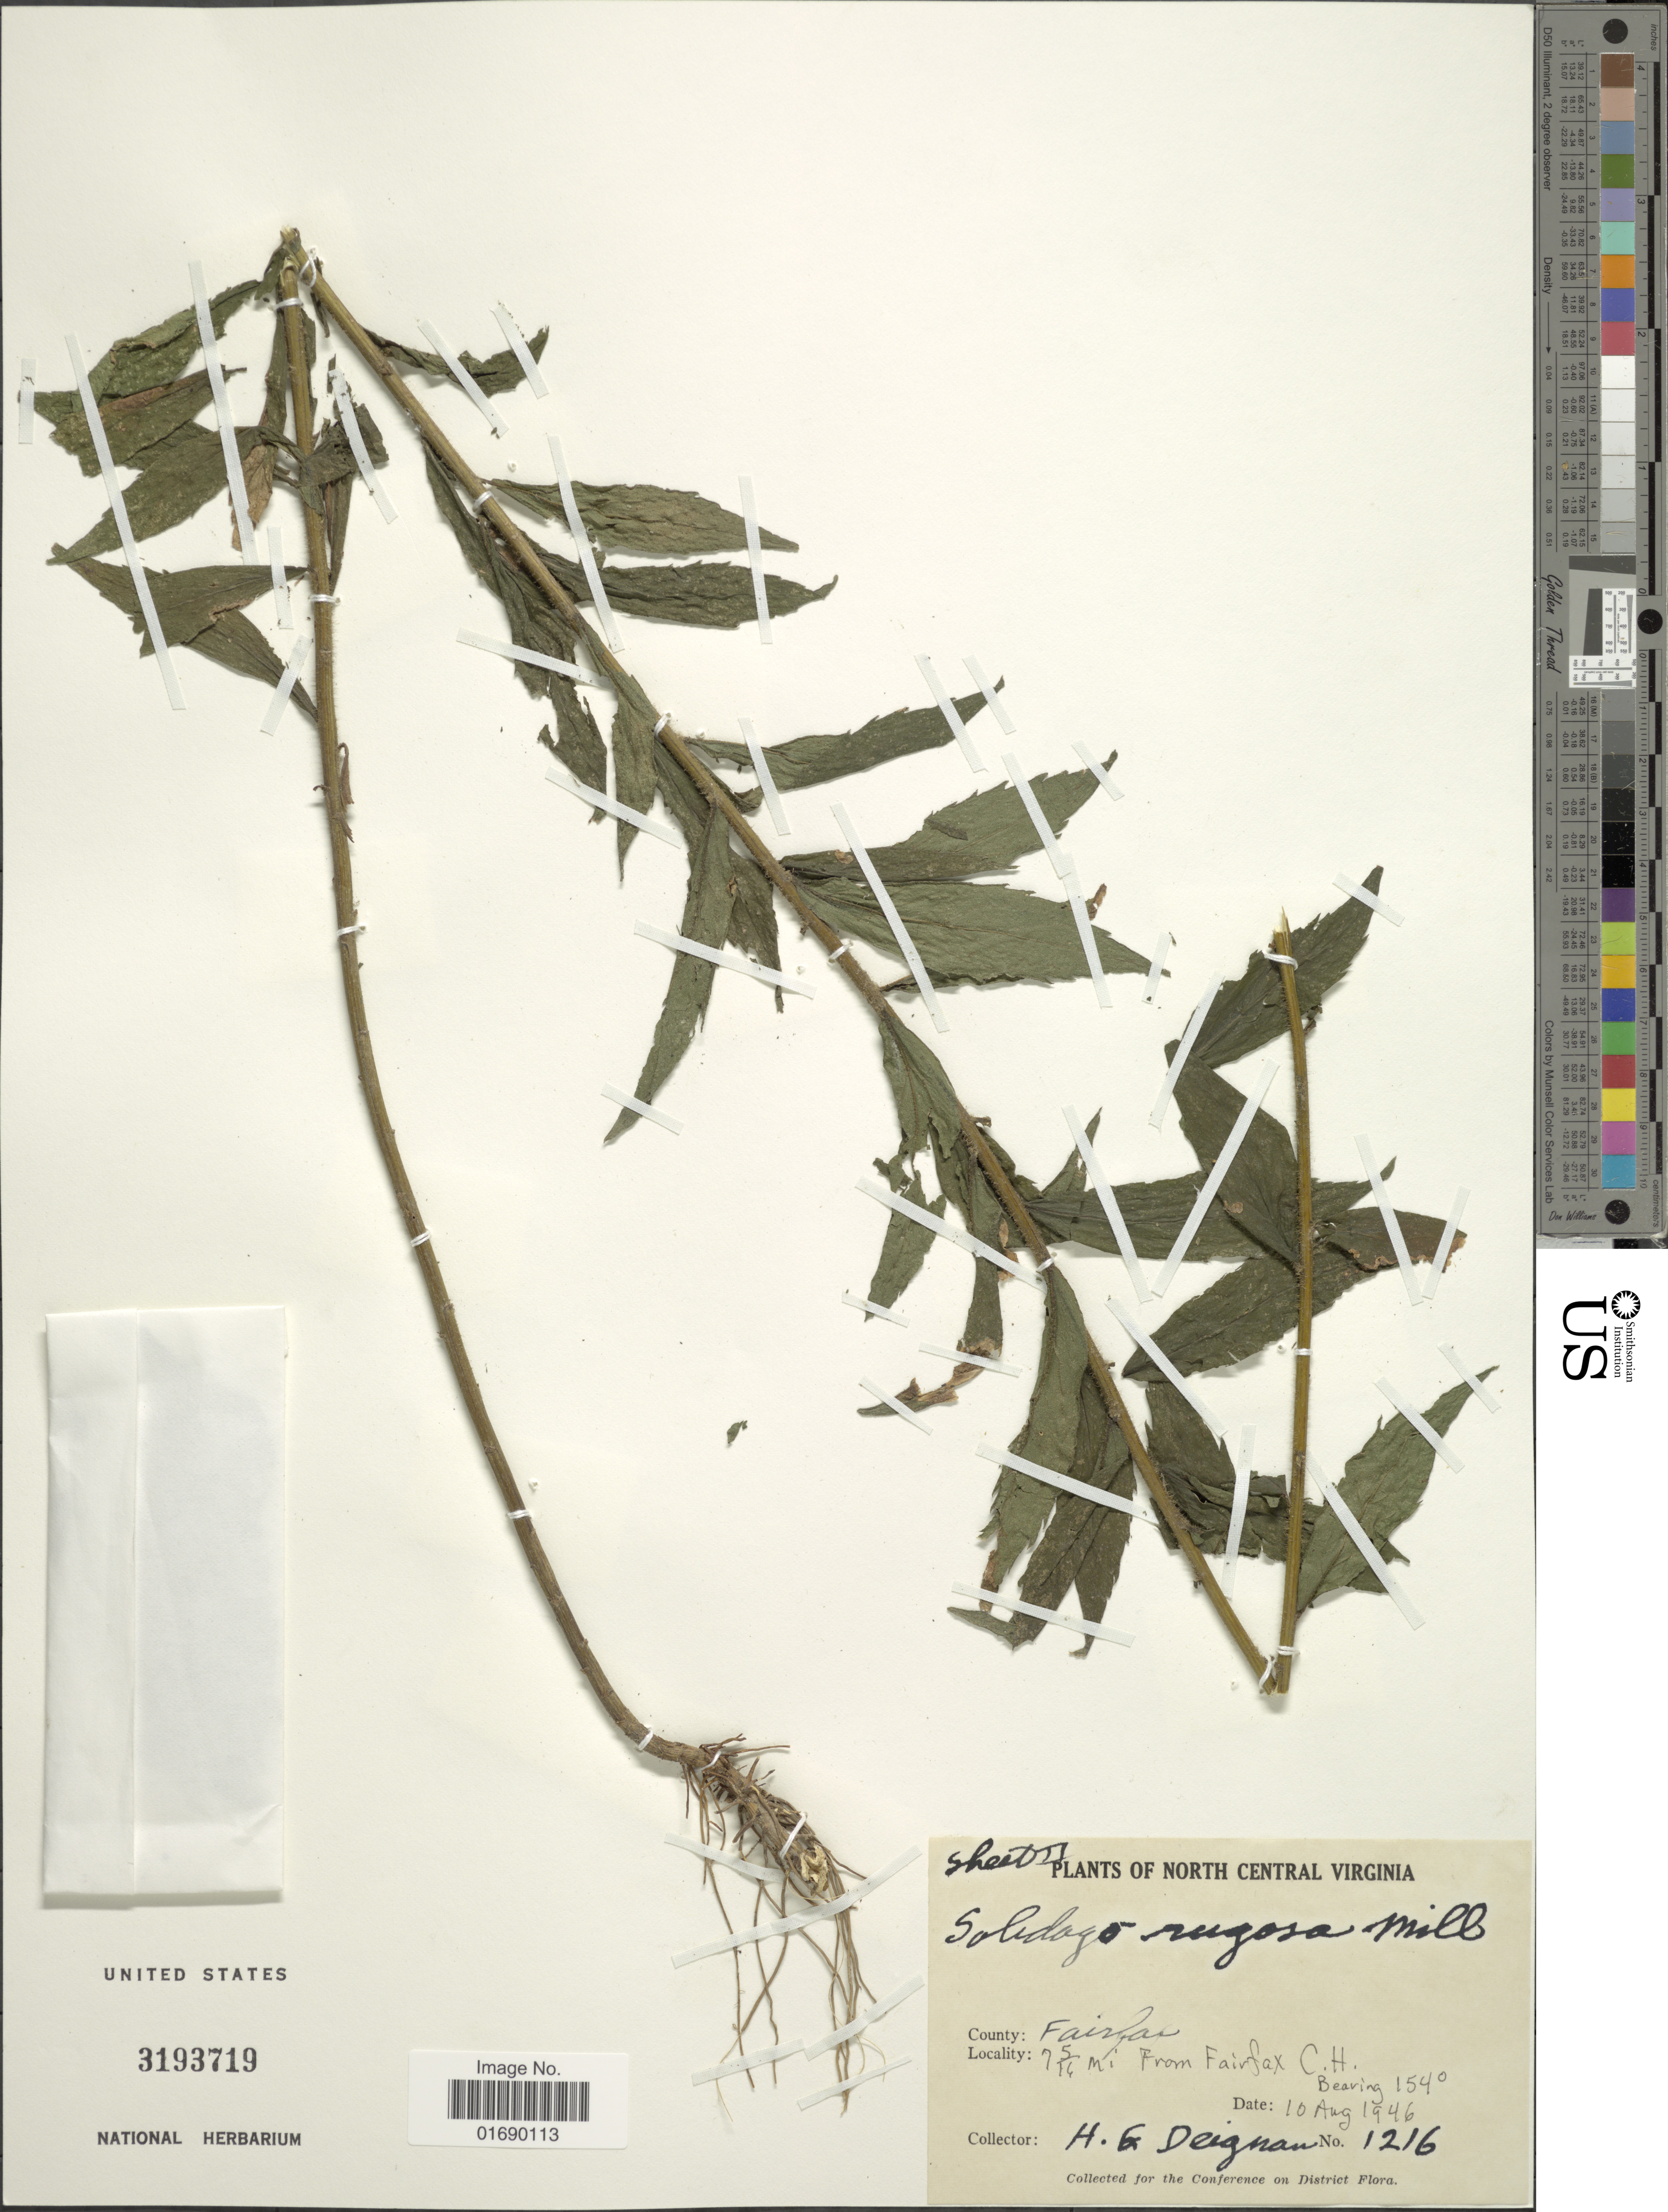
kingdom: Plantae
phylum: Tracheophyta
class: Magnoliopsida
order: Asterales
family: Asteraceae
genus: Solidago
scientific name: Solidago rugosa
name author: Mill.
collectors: H. Deignan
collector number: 1216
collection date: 1946-08-10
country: United States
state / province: Virginia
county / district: Fairfax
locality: North Central Virginia, County: Fairfax, 7 5/14 mi from Fairfax C.H. Bearing 154°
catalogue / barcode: US 3193719